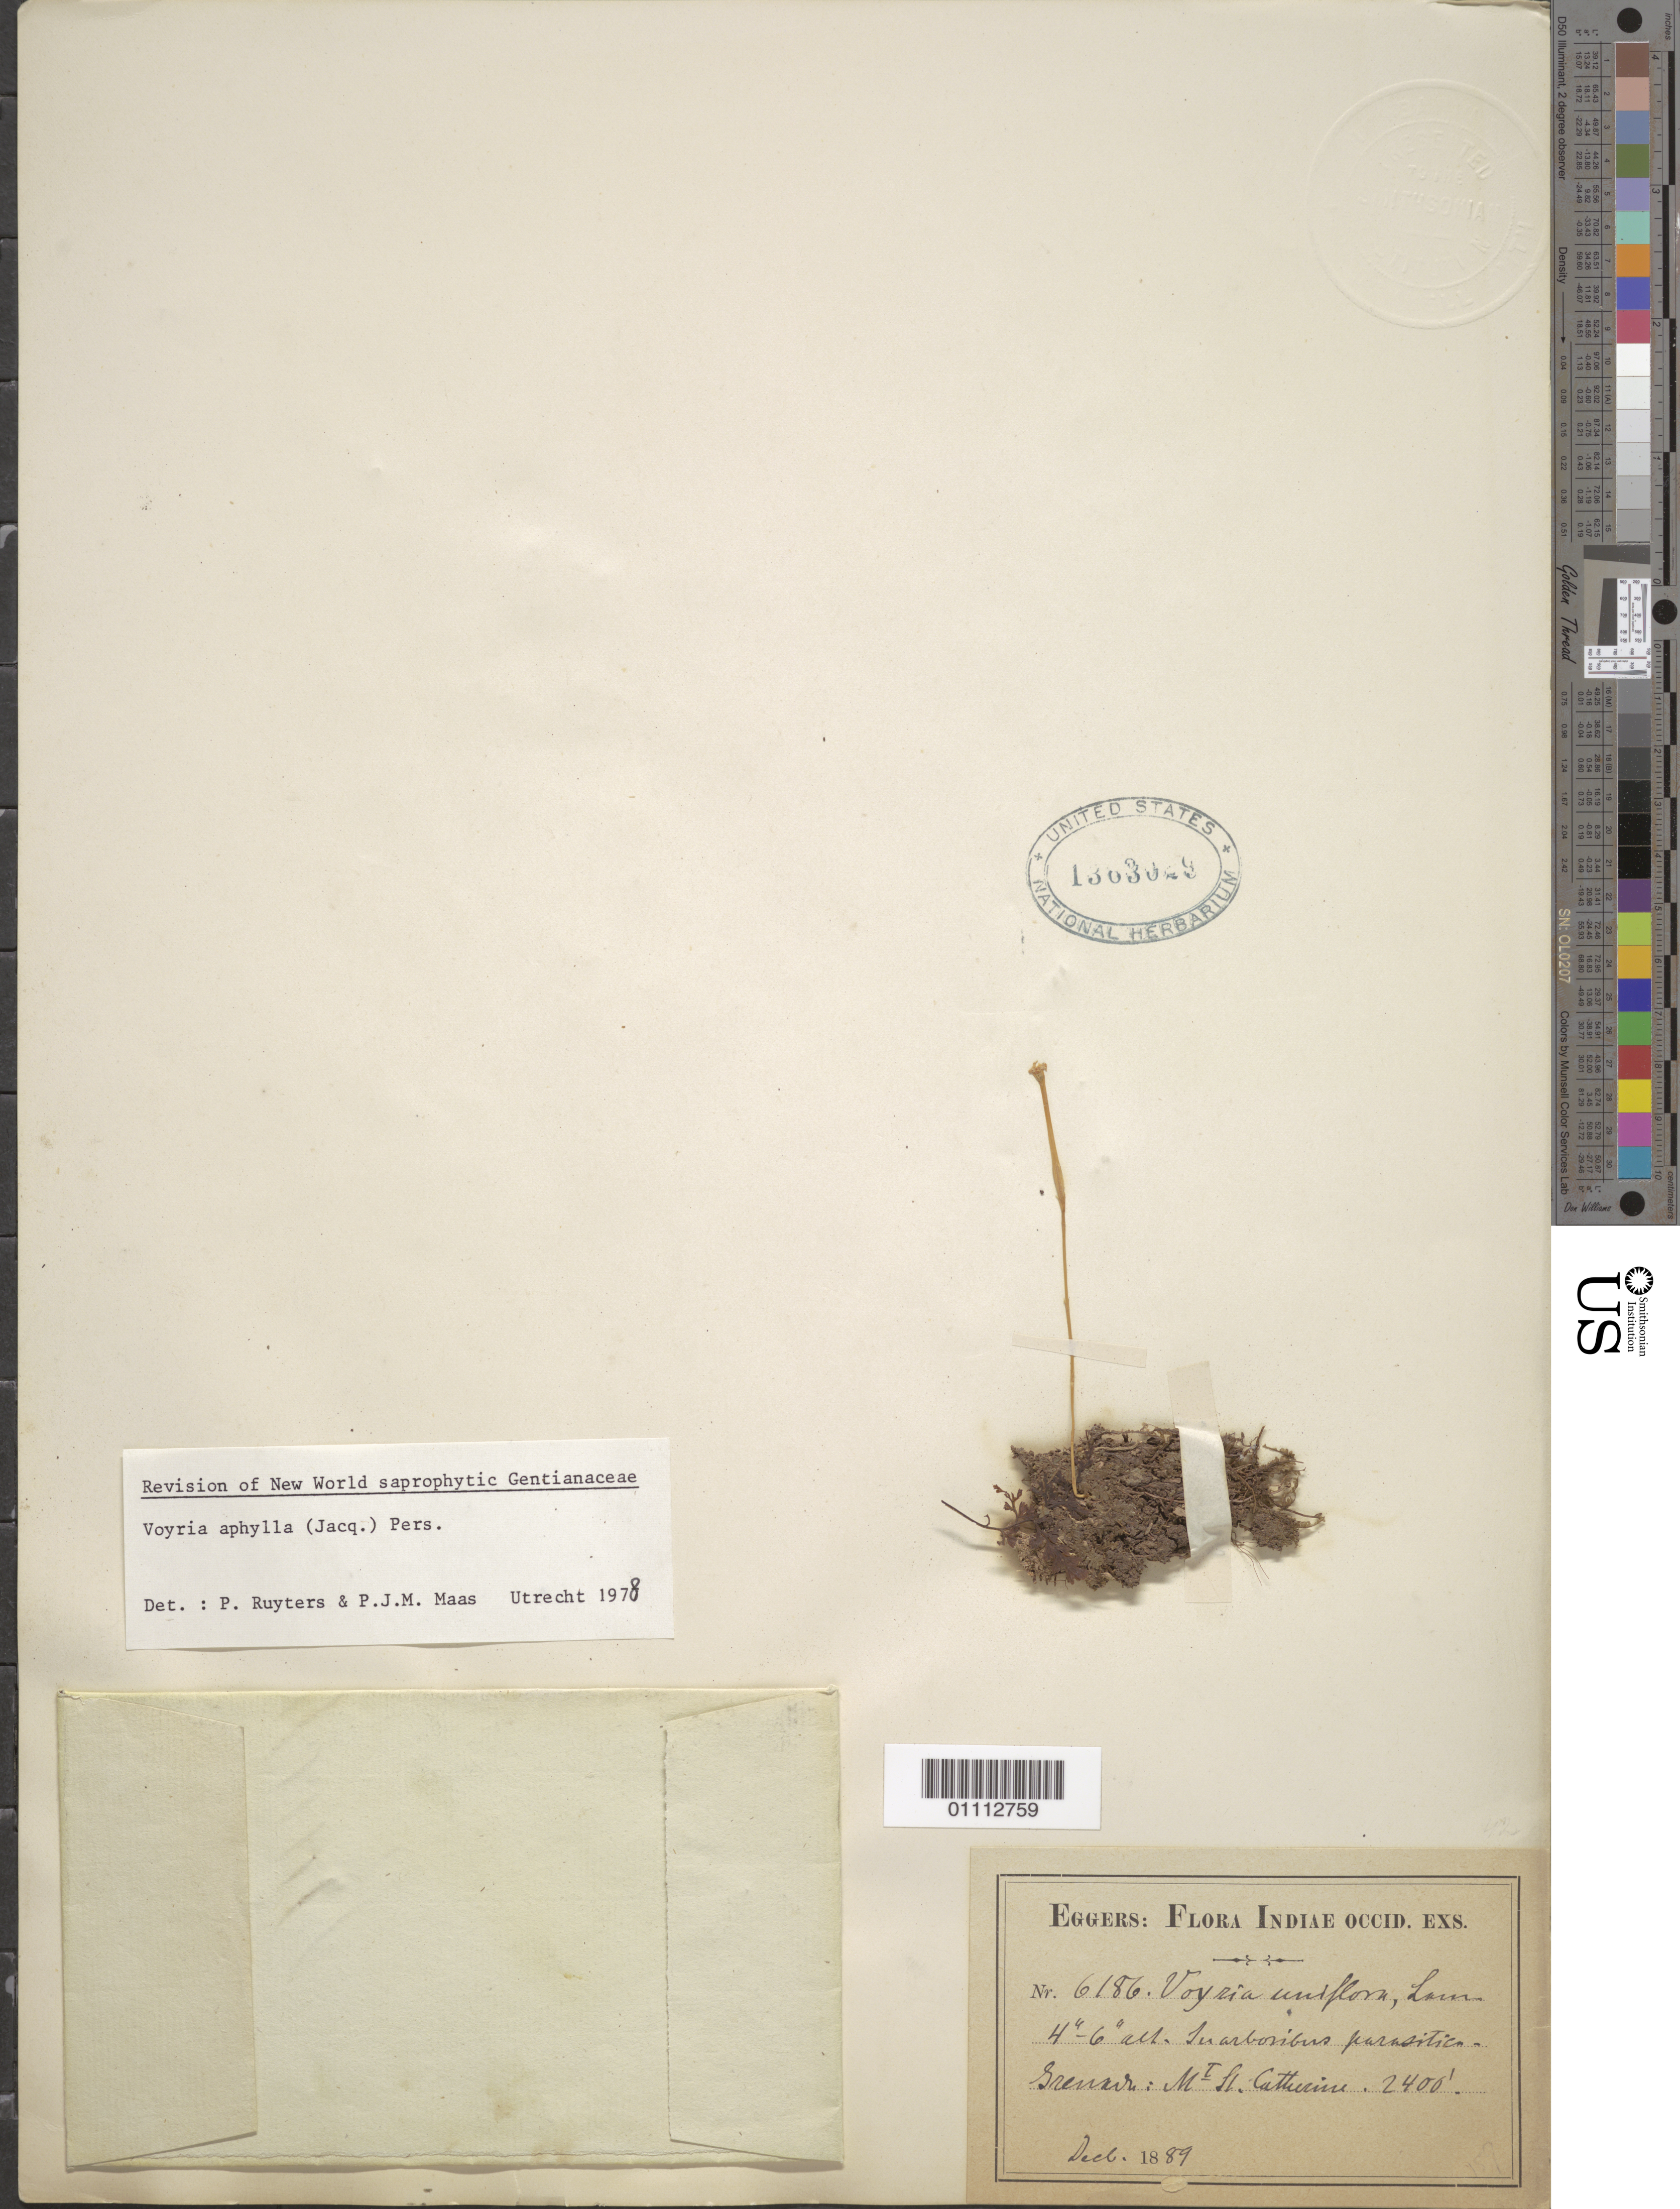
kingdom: Plantae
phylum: Tracheophyta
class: Magnoliopsida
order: Gentianales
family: Gentianaceae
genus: Voyria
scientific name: Voyria aphylla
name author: (Jacq.) Pers.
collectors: H. F. A. von Eggers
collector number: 6186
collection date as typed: Dec 1889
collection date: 1889-12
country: Grenada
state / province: Saint Mark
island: Grenada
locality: Mt. St. Catherine. In arboribus parasitica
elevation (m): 732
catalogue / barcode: US 1363029